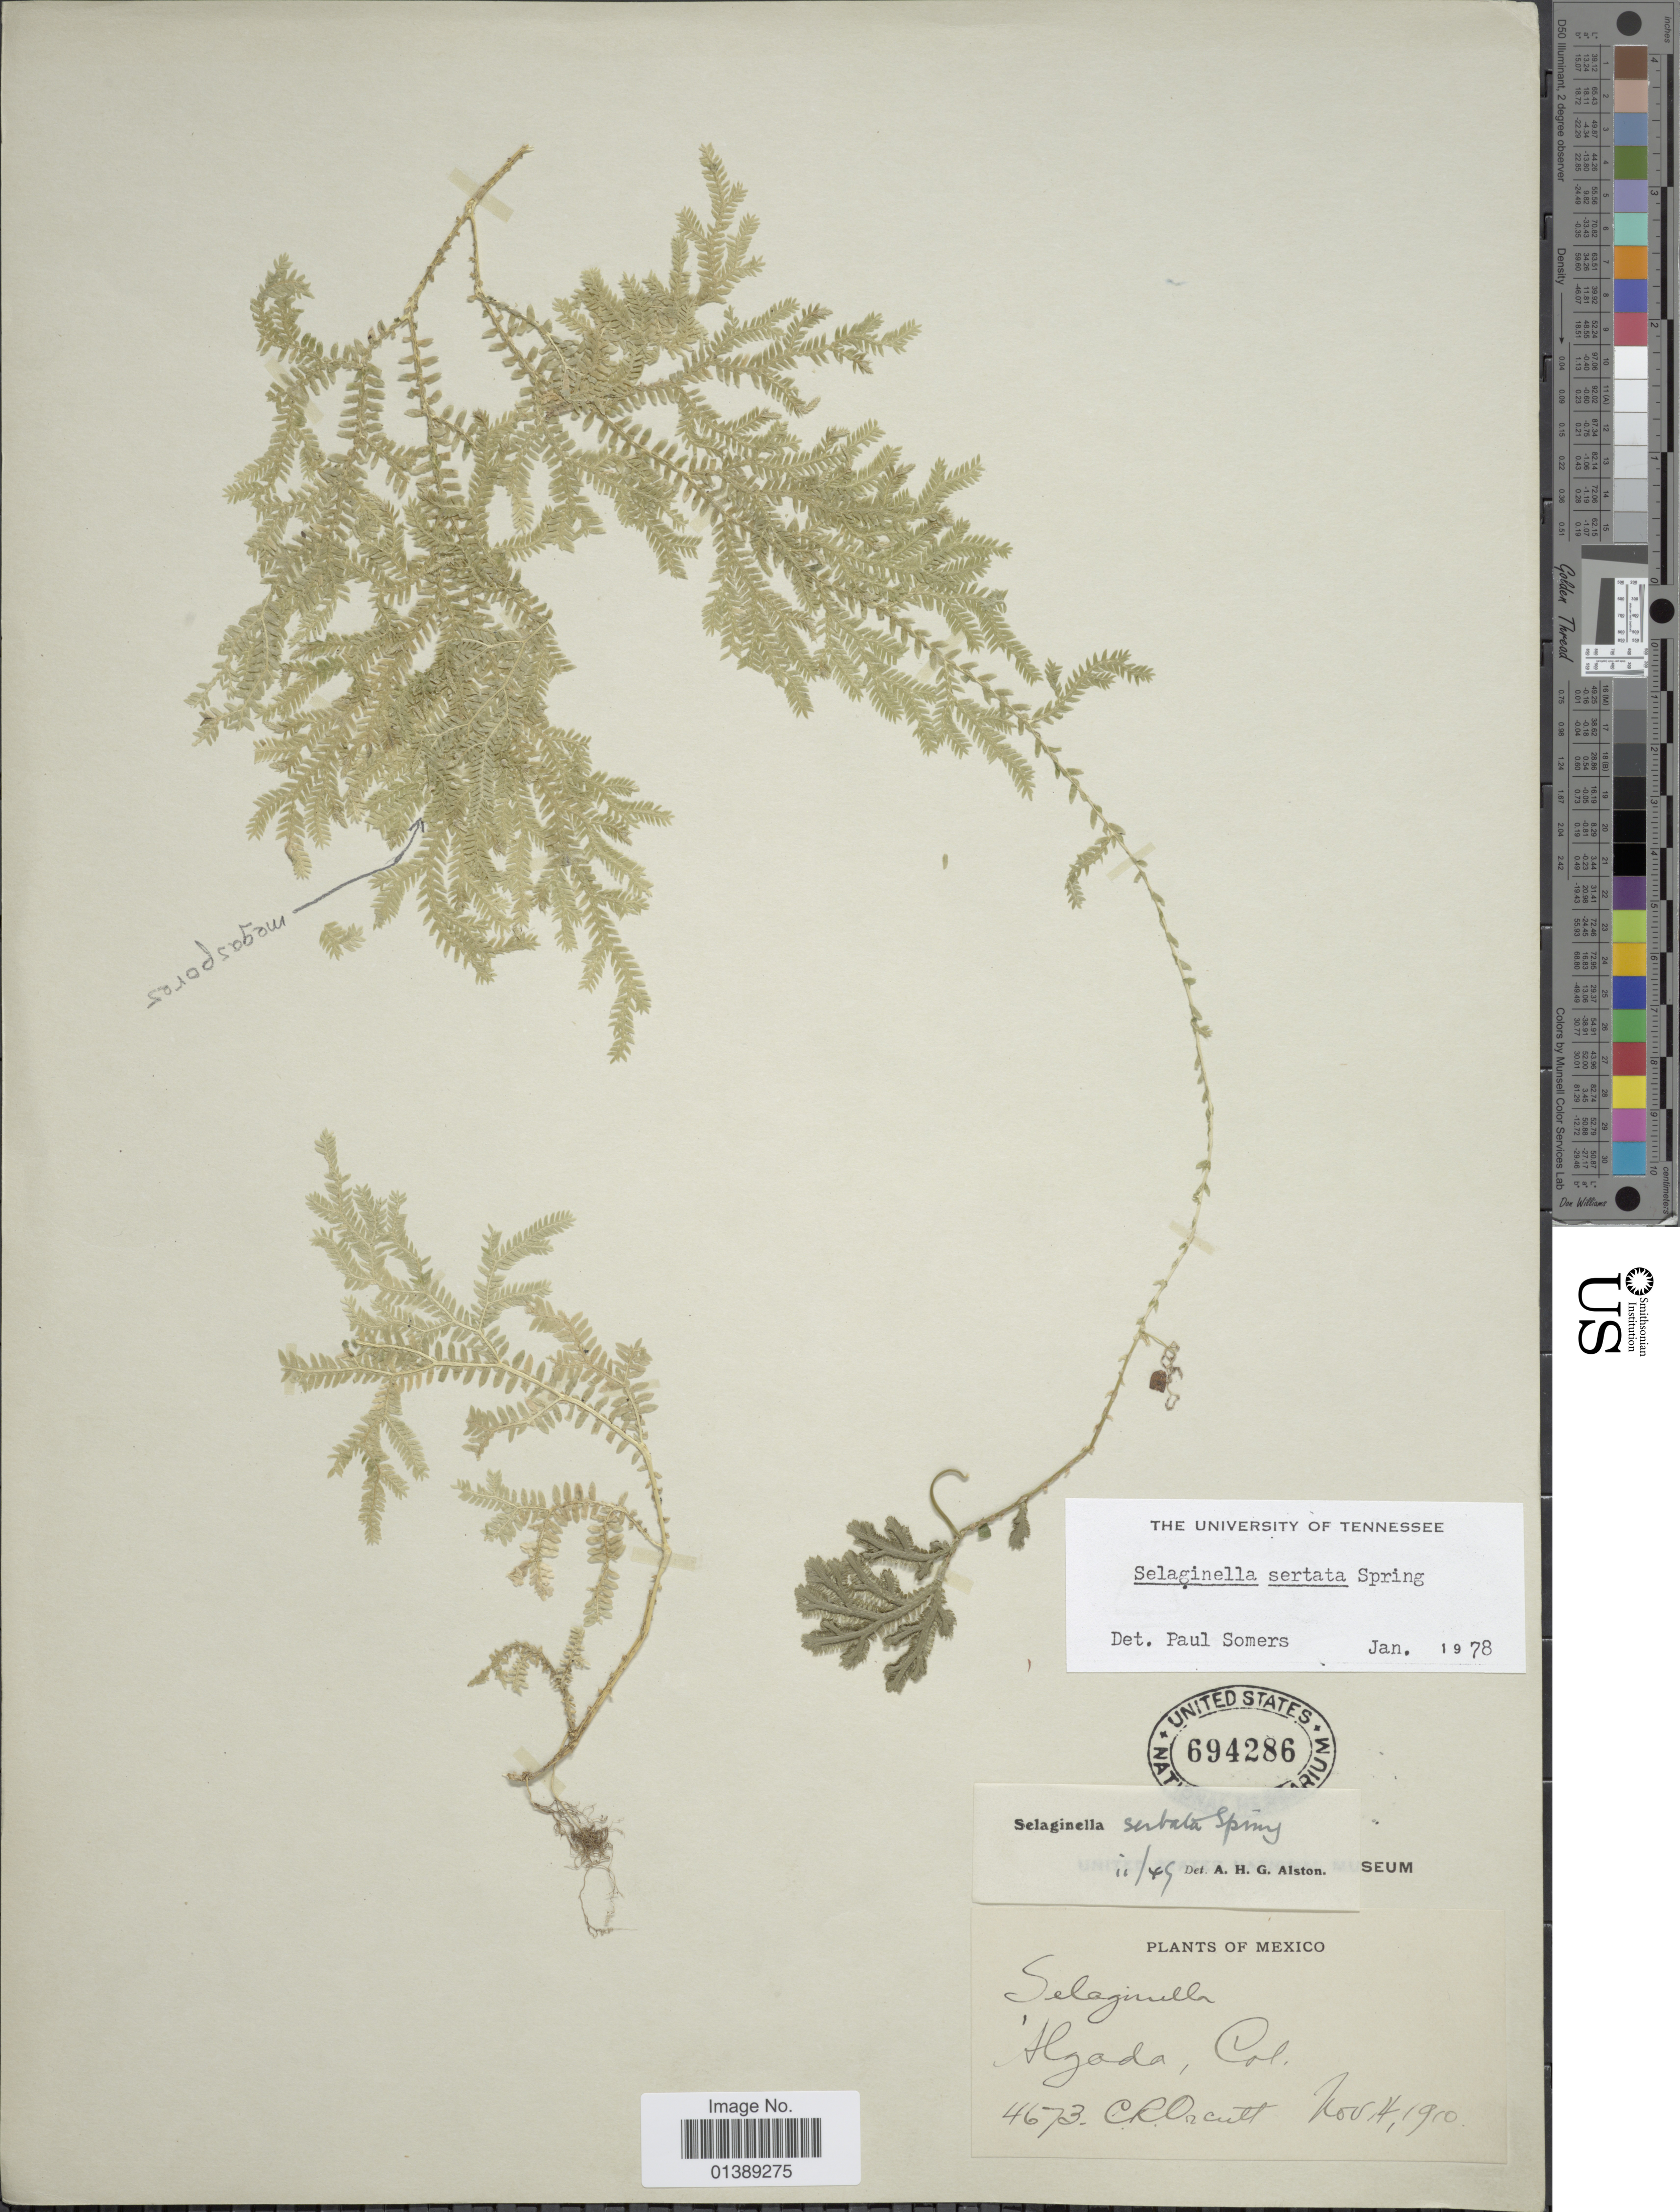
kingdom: Plantae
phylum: Tracheophyta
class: Lycopodiopsida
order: Selaginellales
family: Selaginellaceae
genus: Selaginella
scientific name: Selaginella sertata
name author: Spring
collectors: C. R. Orcutt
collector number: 4673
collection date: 1910-11-04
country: Mexico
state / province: Colima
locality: Alzada, Col.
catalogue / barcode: US 694286